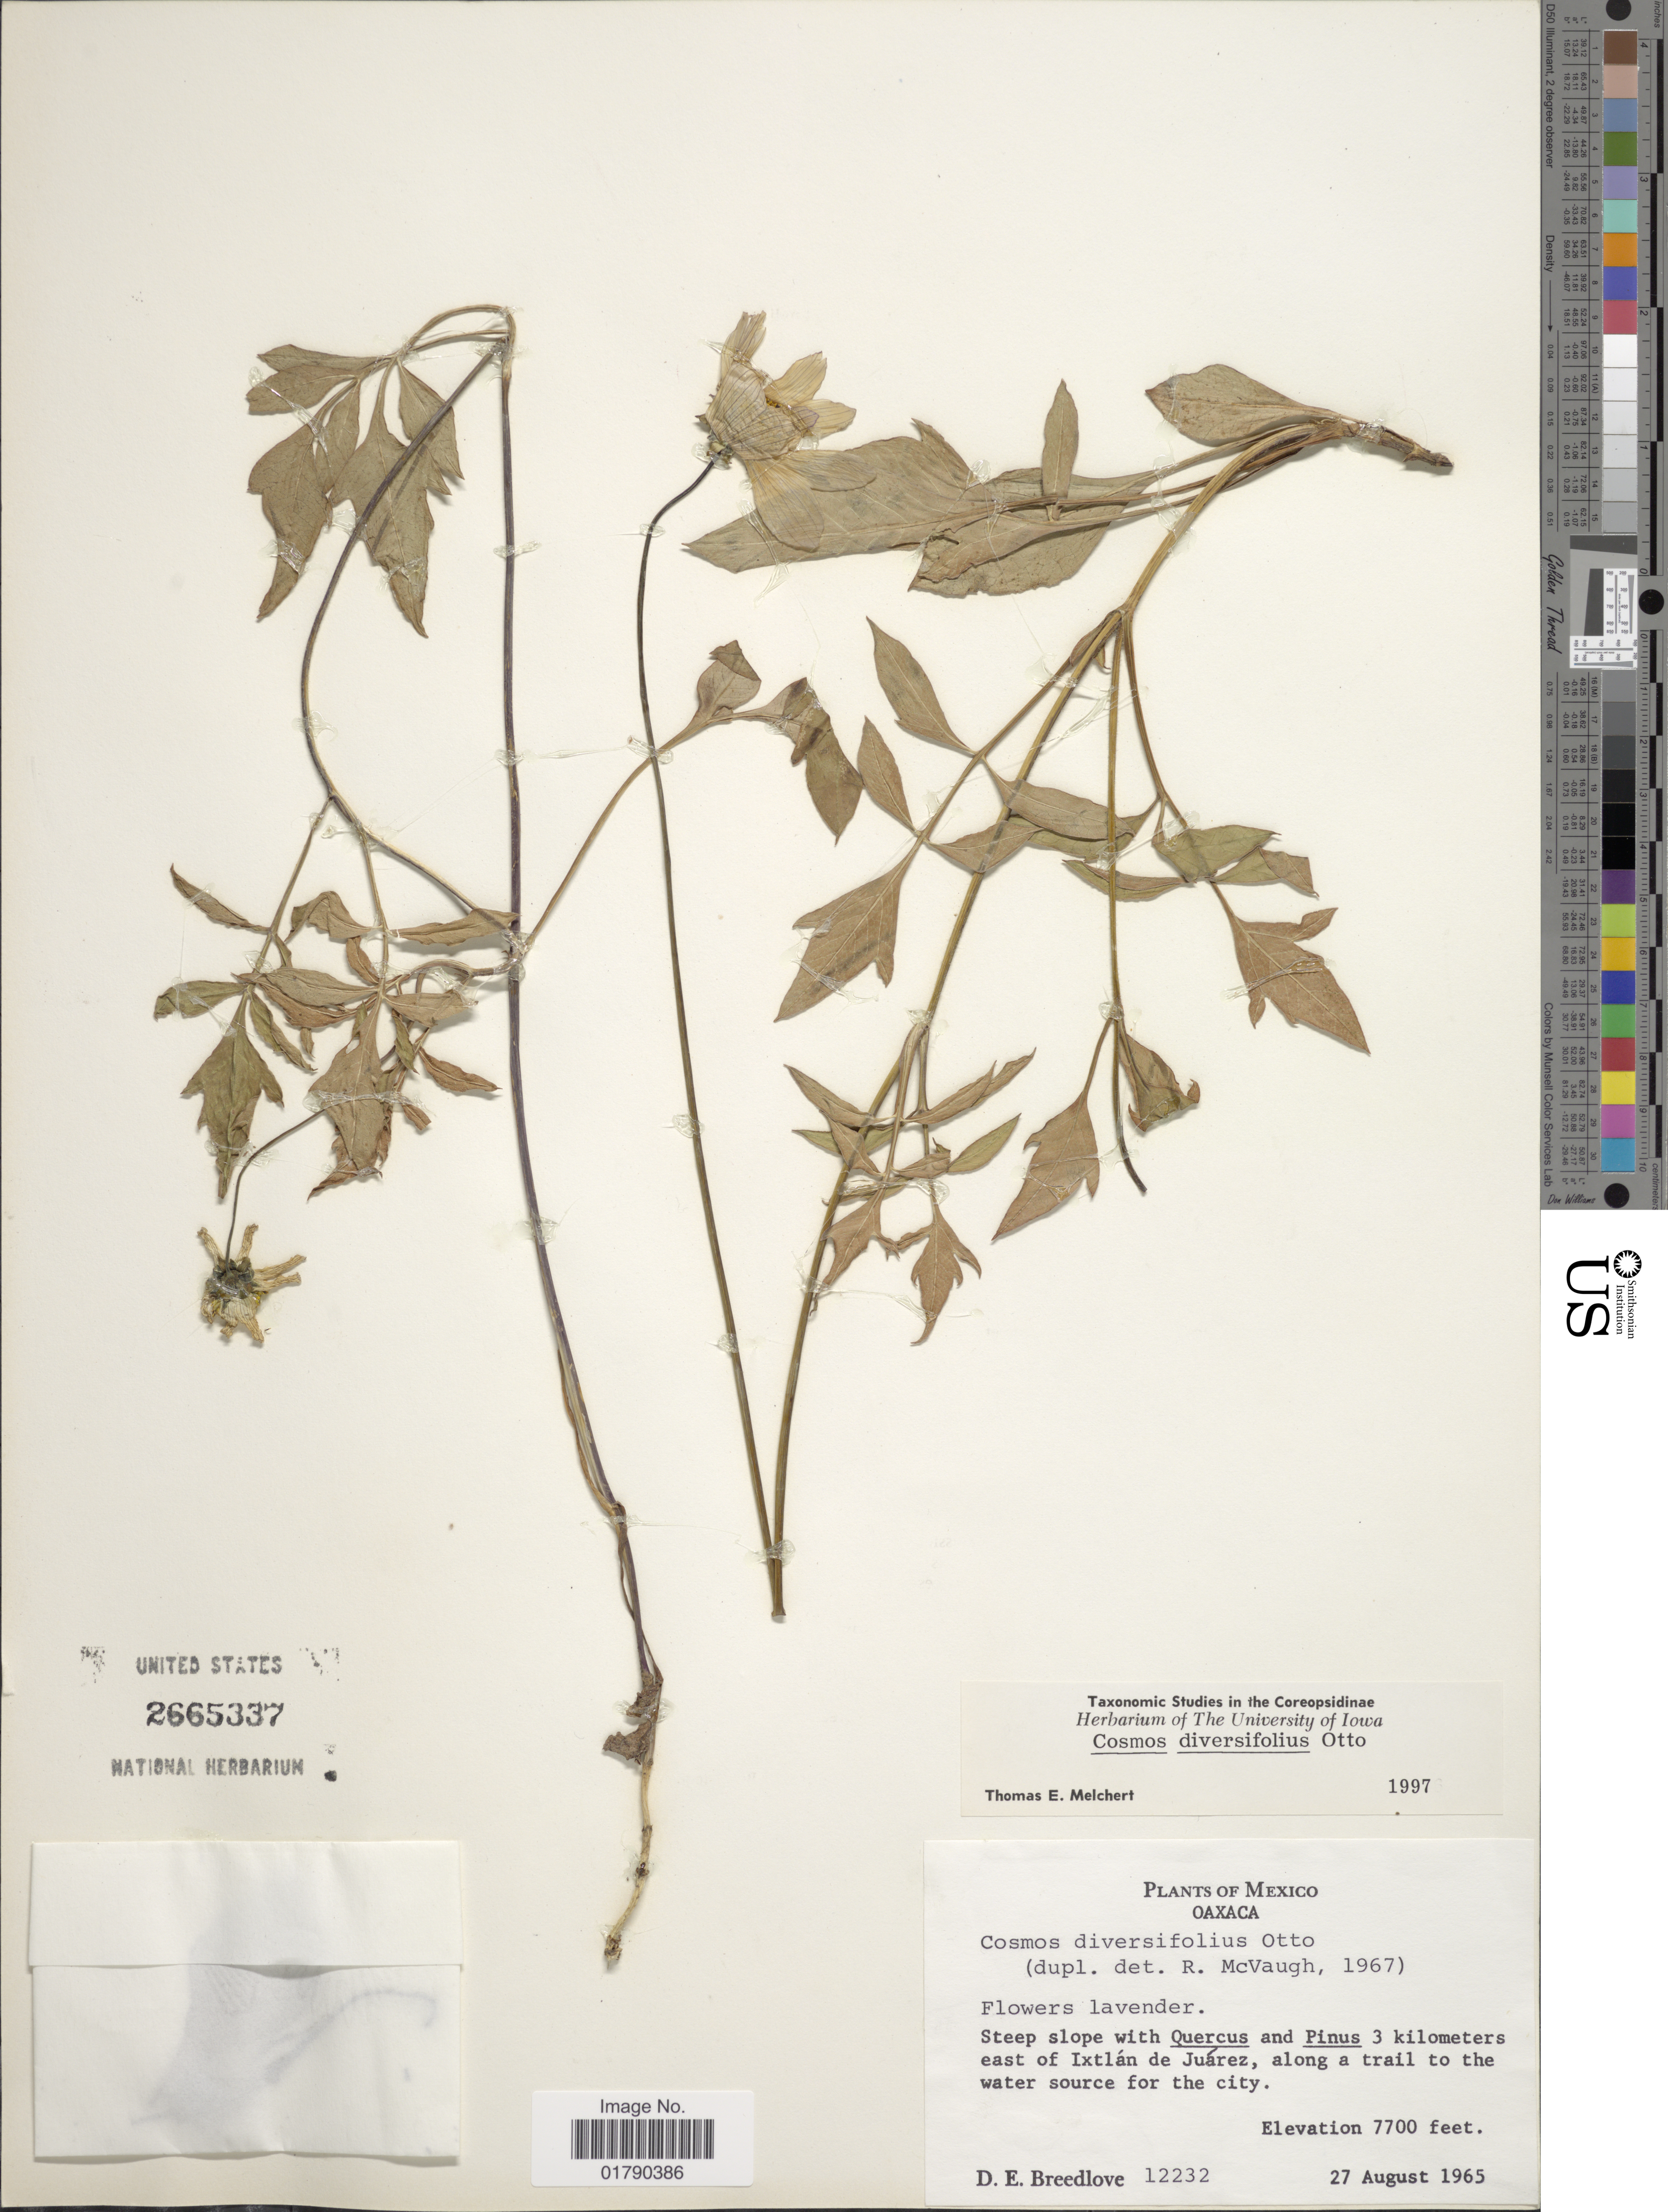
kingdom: Plantae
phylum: Tracheophyta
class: Magnoliopsida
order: Asterales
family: Asteraceae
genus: Cosmos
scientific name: Cosmos diversifolius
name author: Otto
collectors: D. E. Breedlove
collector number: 12232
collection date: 1965-08-27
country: Mexico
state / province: Oaxaca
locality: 3 kilometers east of Ixtlan de Juarez, along a trail to the water source for the city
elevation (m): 2347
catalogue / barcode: US 2665337